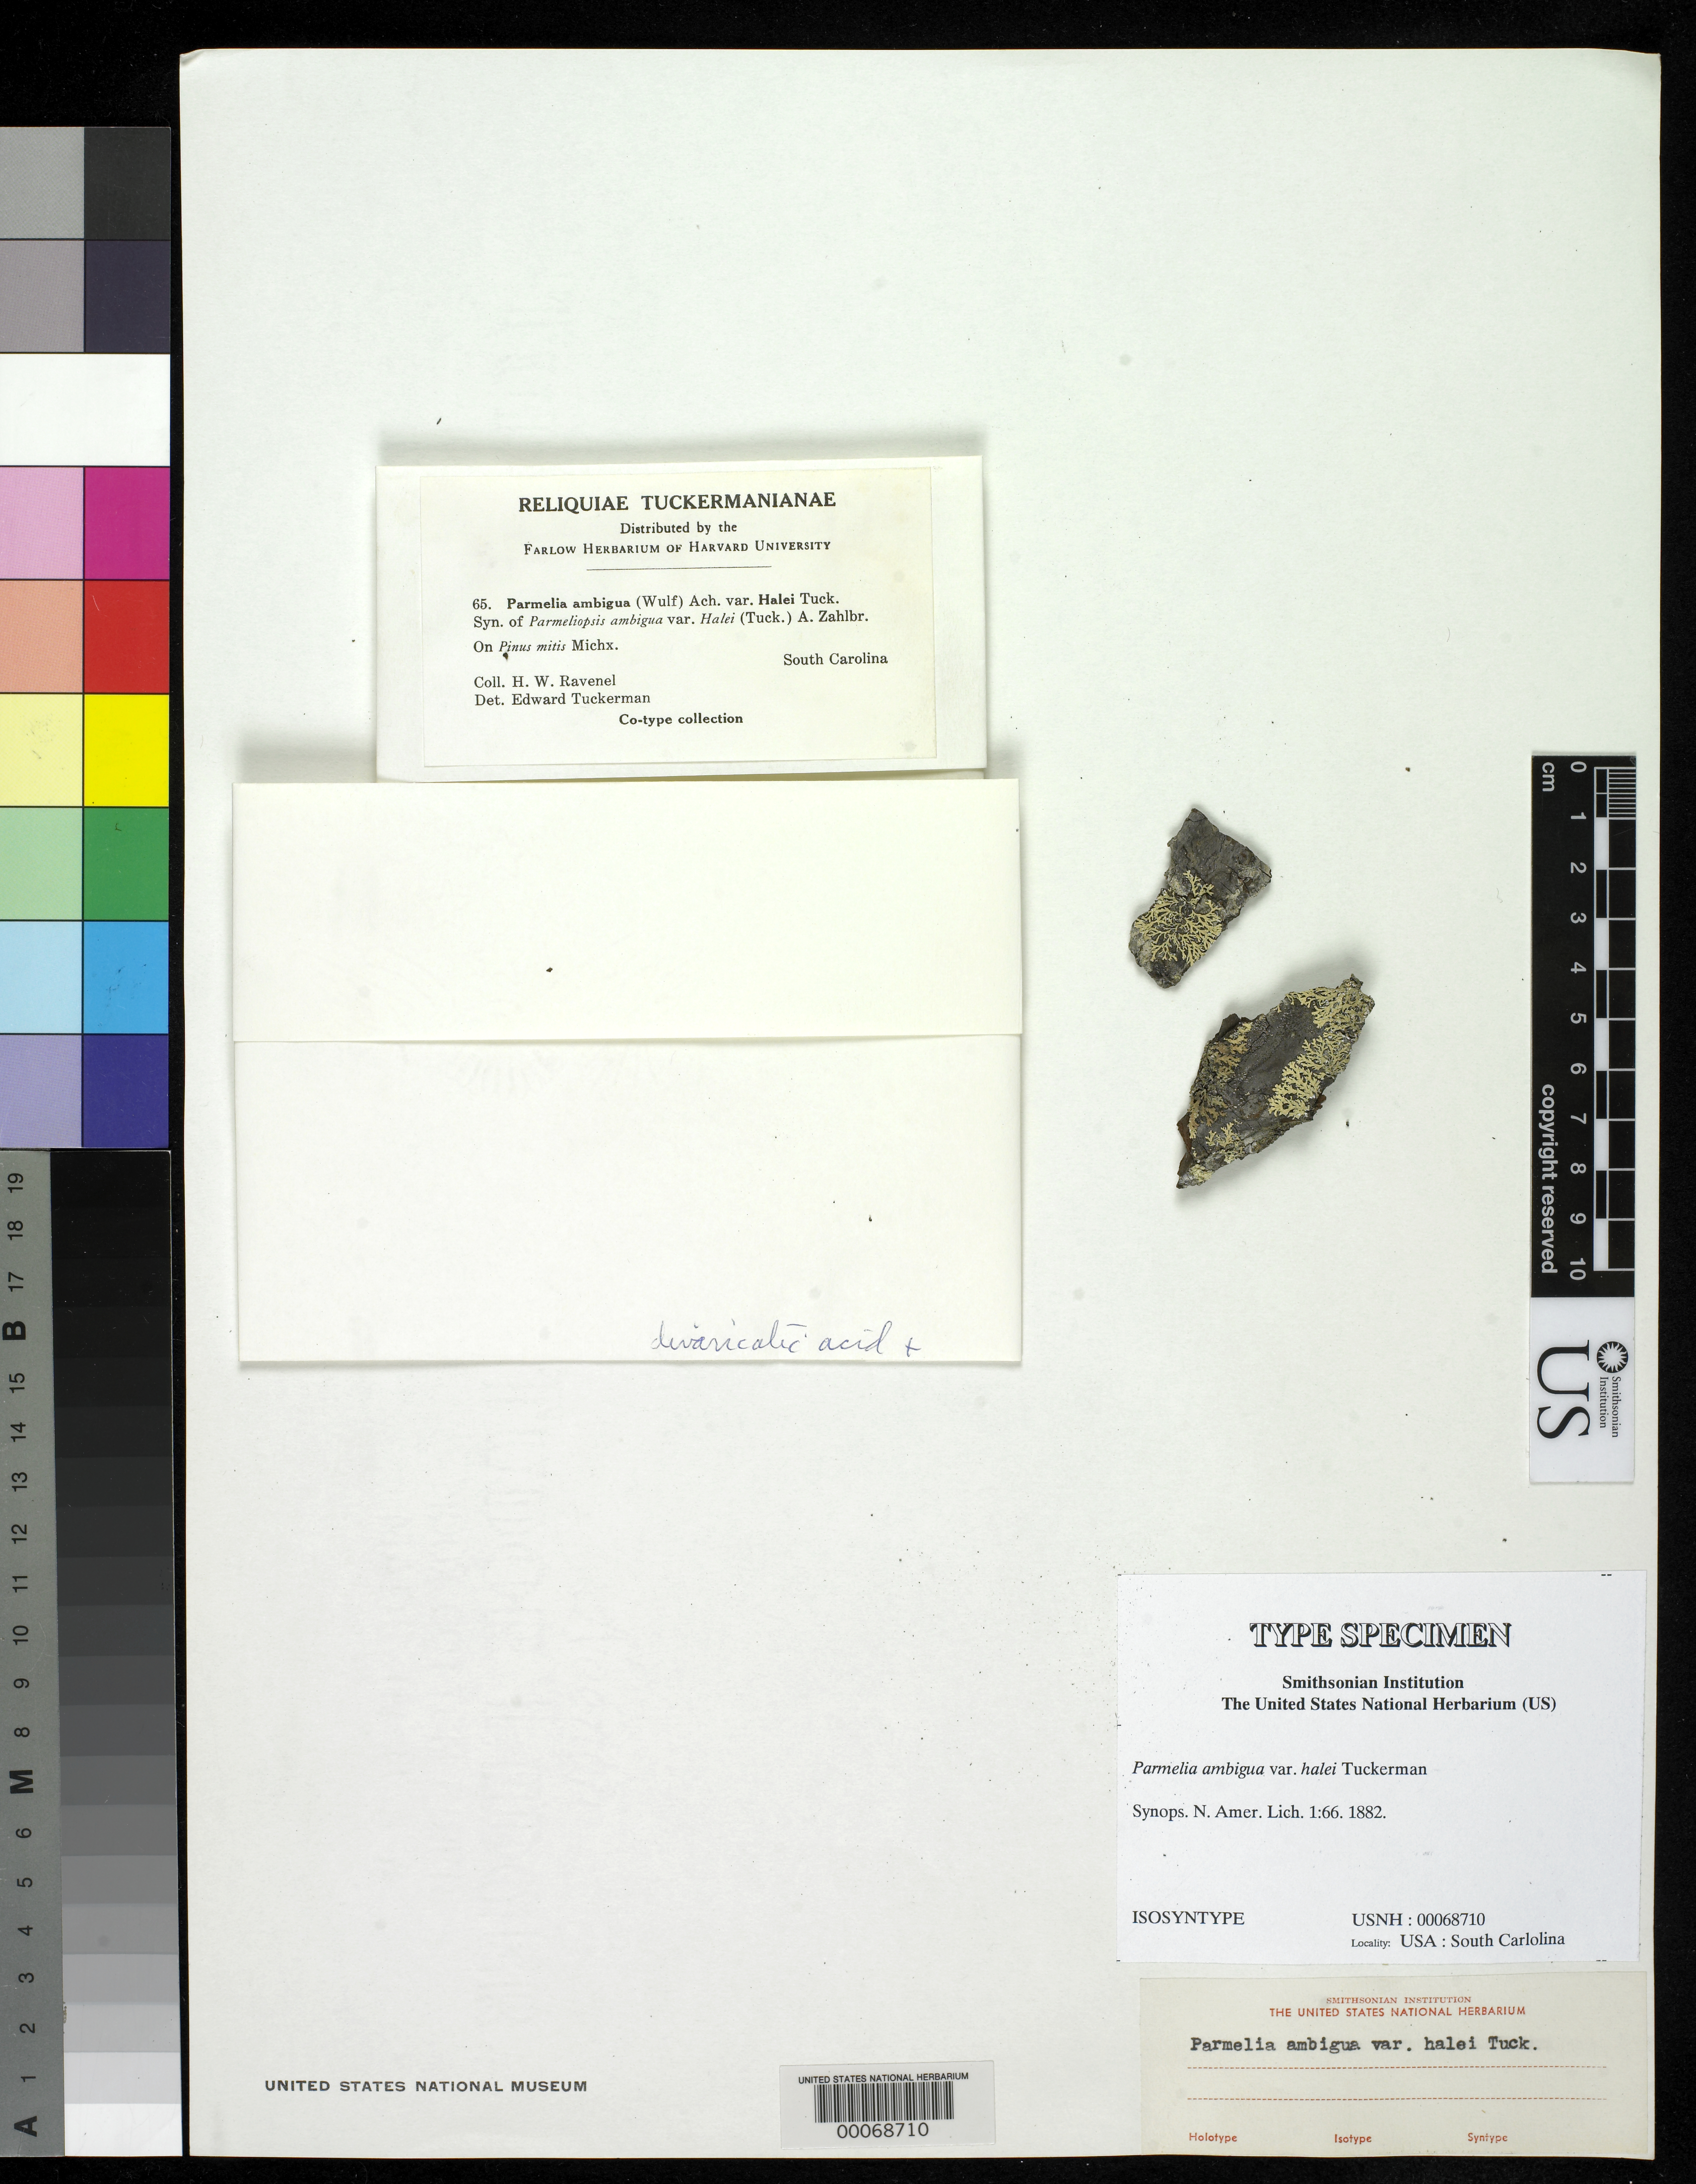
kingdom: Fungi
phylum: Ascomycota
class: Lecanoromycetes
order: Lecanorales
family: Parmeliaceae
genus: Parmelia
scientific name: Parmelia ambigua var. halei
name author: Tuck.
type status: Isosyntype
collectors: H. Ravenel & E. Tuckerman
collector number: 65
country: United States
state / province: South Carolina